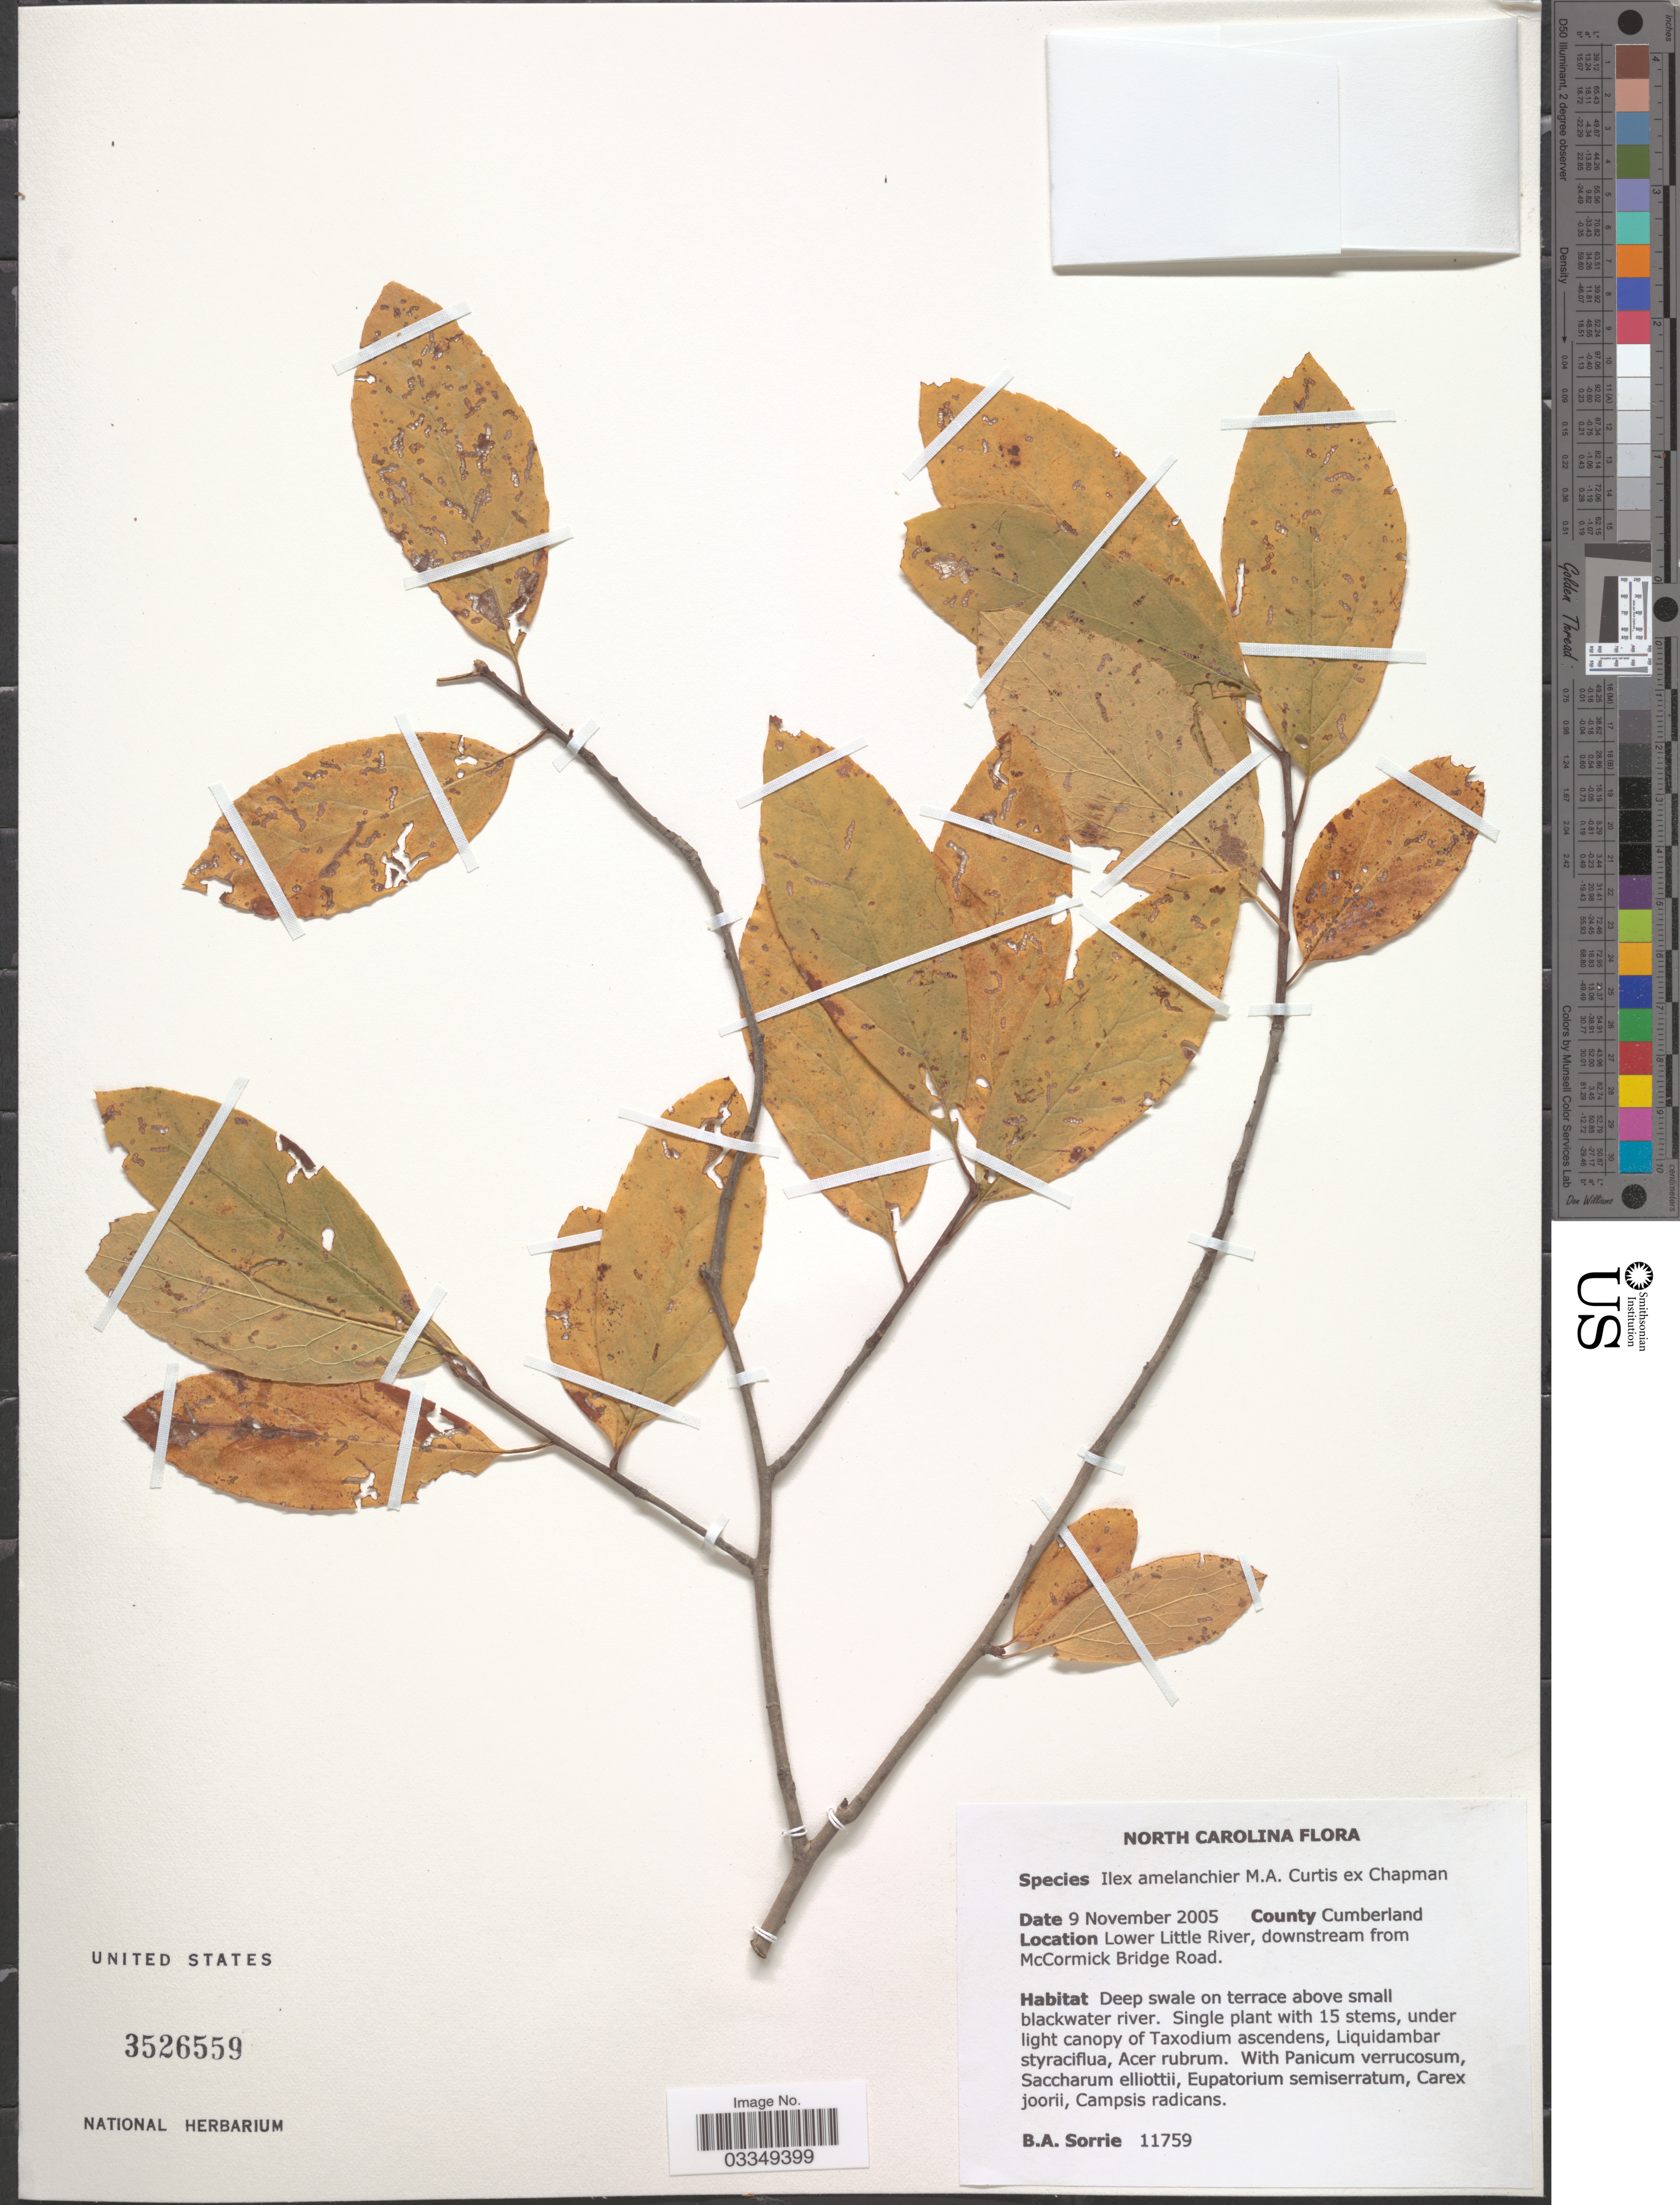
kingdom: Plantae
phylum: Tracheophyta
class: Magnoliopsida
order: Aquifoliales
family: Aquifoliaceae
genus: Ilex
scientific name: Ilex amelanchier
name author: M.A. Curtis ex Chapm.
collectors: B. Sorrie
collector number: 11759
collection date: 2005-11-09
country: United States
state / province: North Carolina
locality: County Cumberland, Lower Little River, downstream from McCormick Bridge Road.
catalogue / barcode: US 3526559